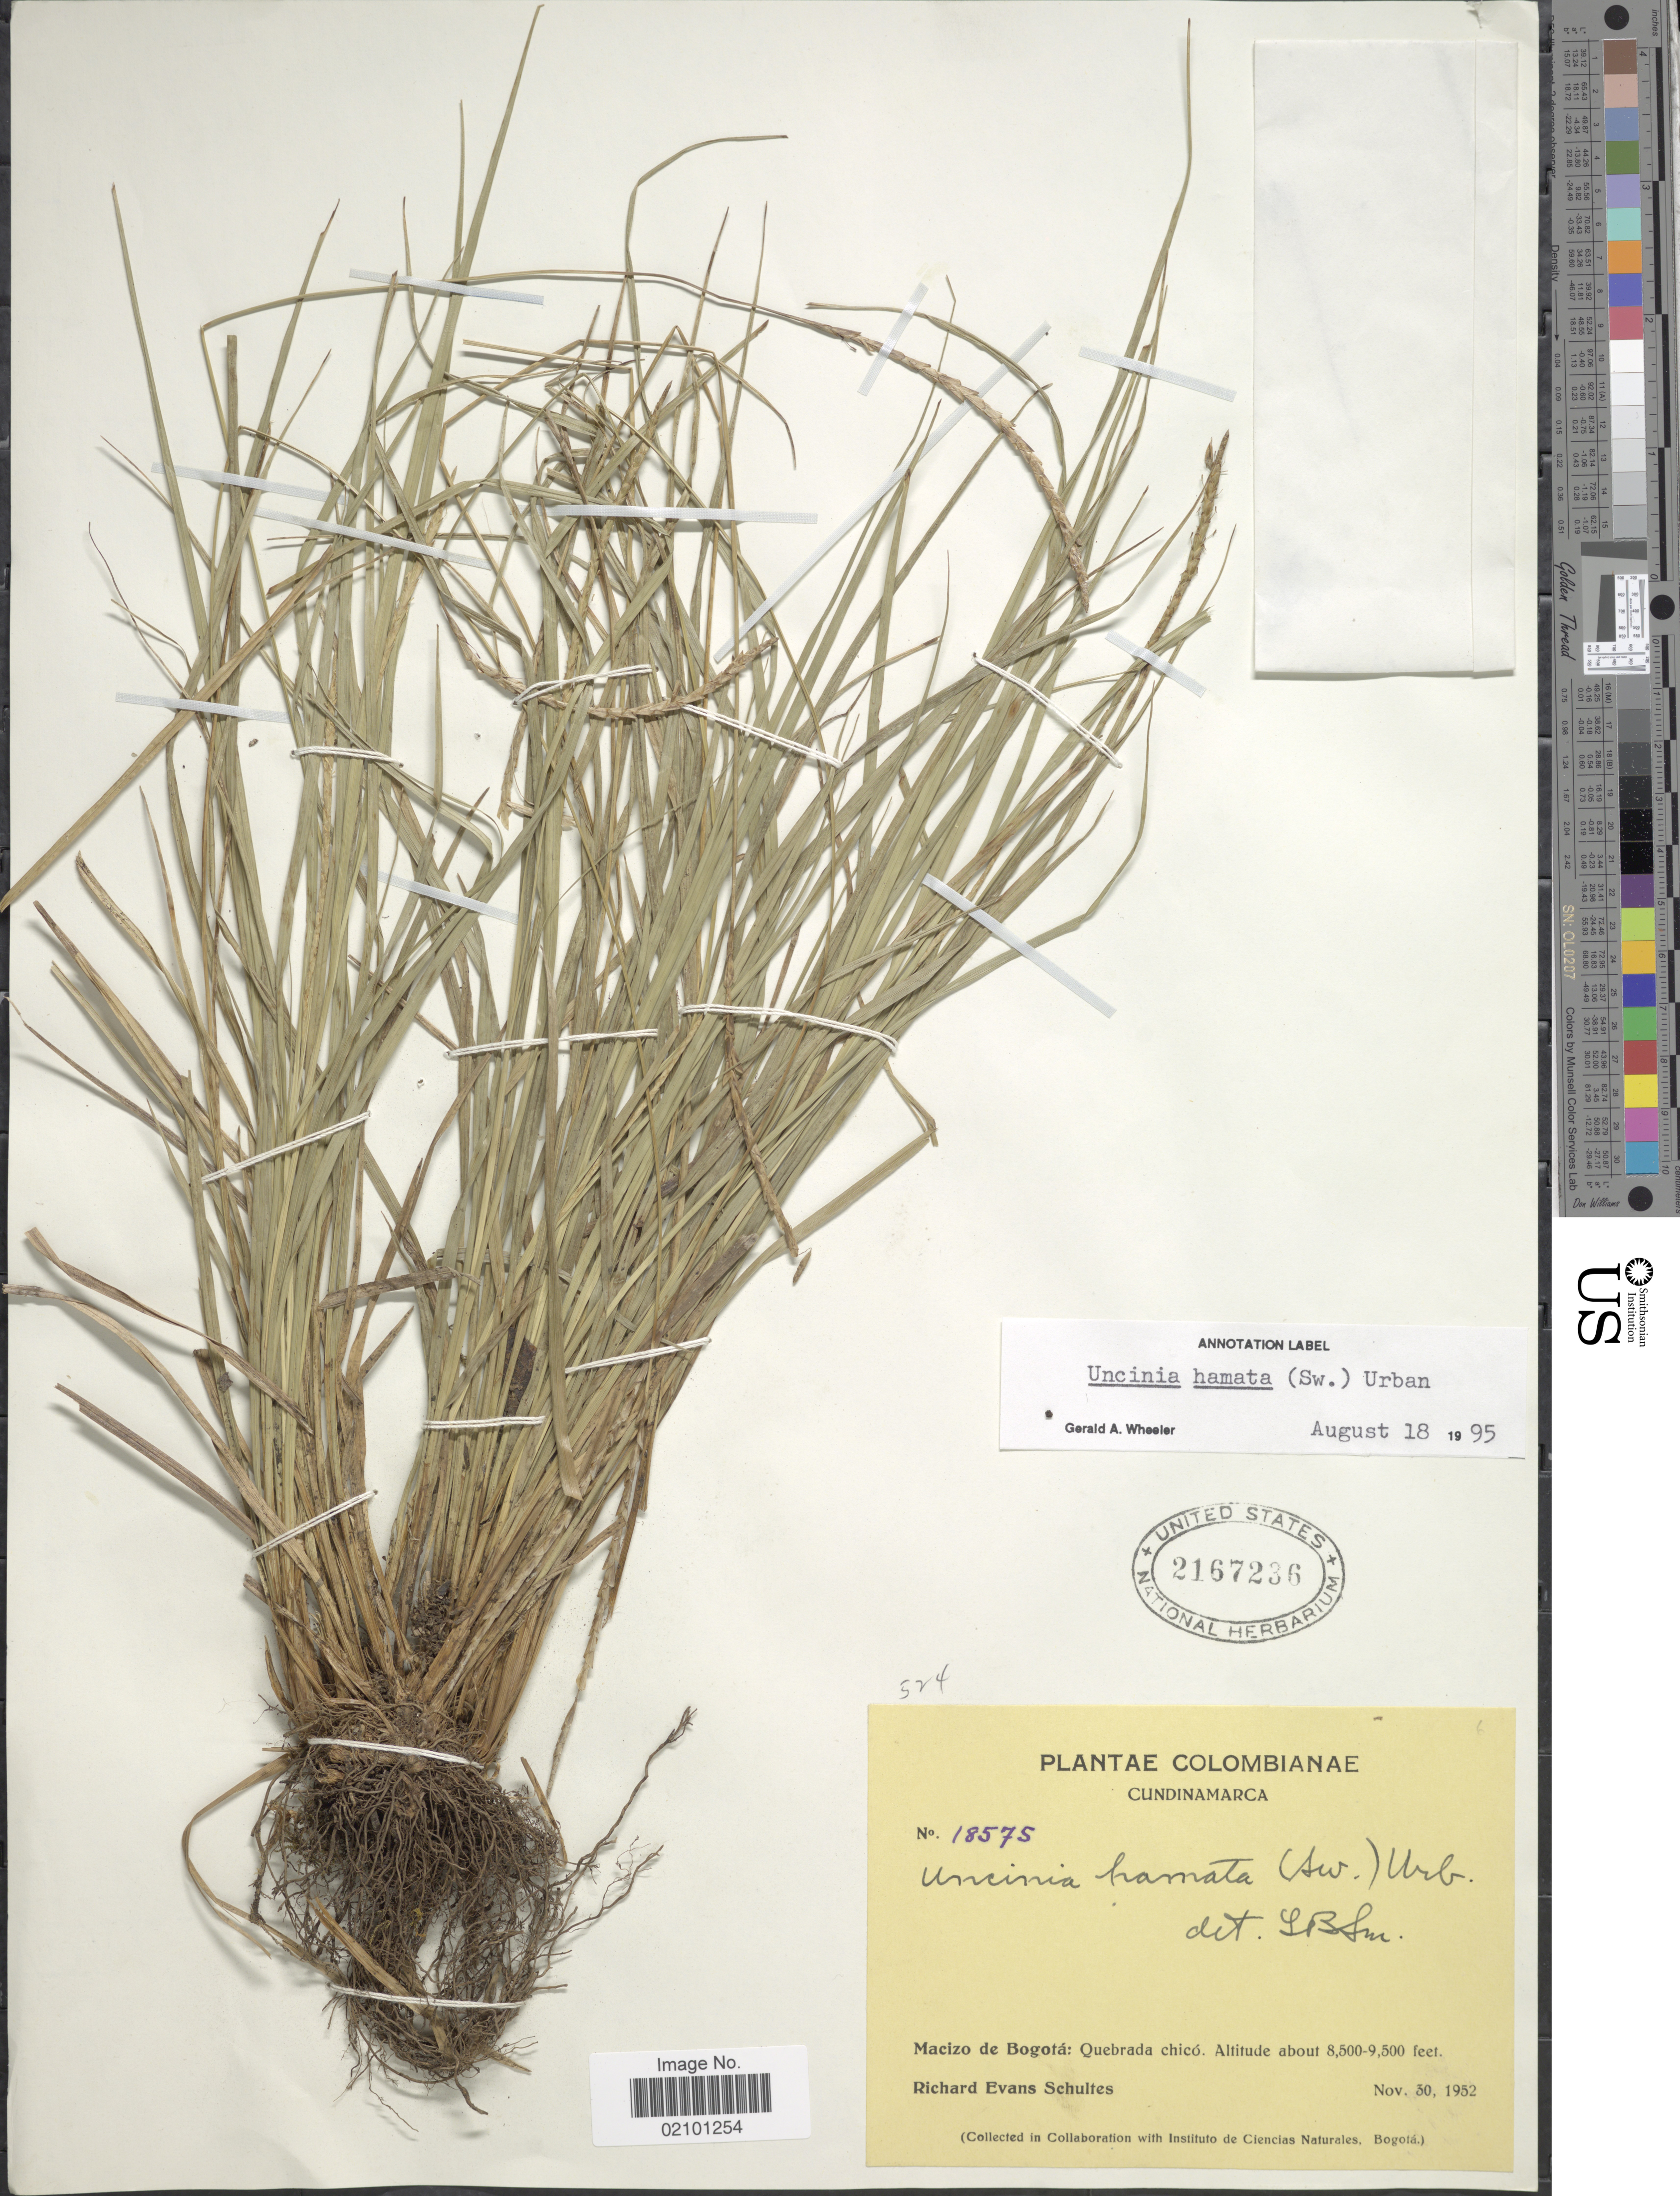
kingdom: Plantae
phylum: Tracheophyta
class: Liliopsida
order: Poales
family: Cyperaceae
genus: Carex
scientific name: Carex hamata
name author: Sw.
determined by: Strong, M. T., (US), Smithsonian Institution - National Museum of Natural History (UNITED STATES)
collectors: R. E. Schultes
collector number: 18575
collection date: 1952-11-30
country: Colombia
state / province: Cundinamarca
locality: Macizo de Bogota: Quebrada chico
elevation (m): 2591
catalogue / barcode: US 2167236